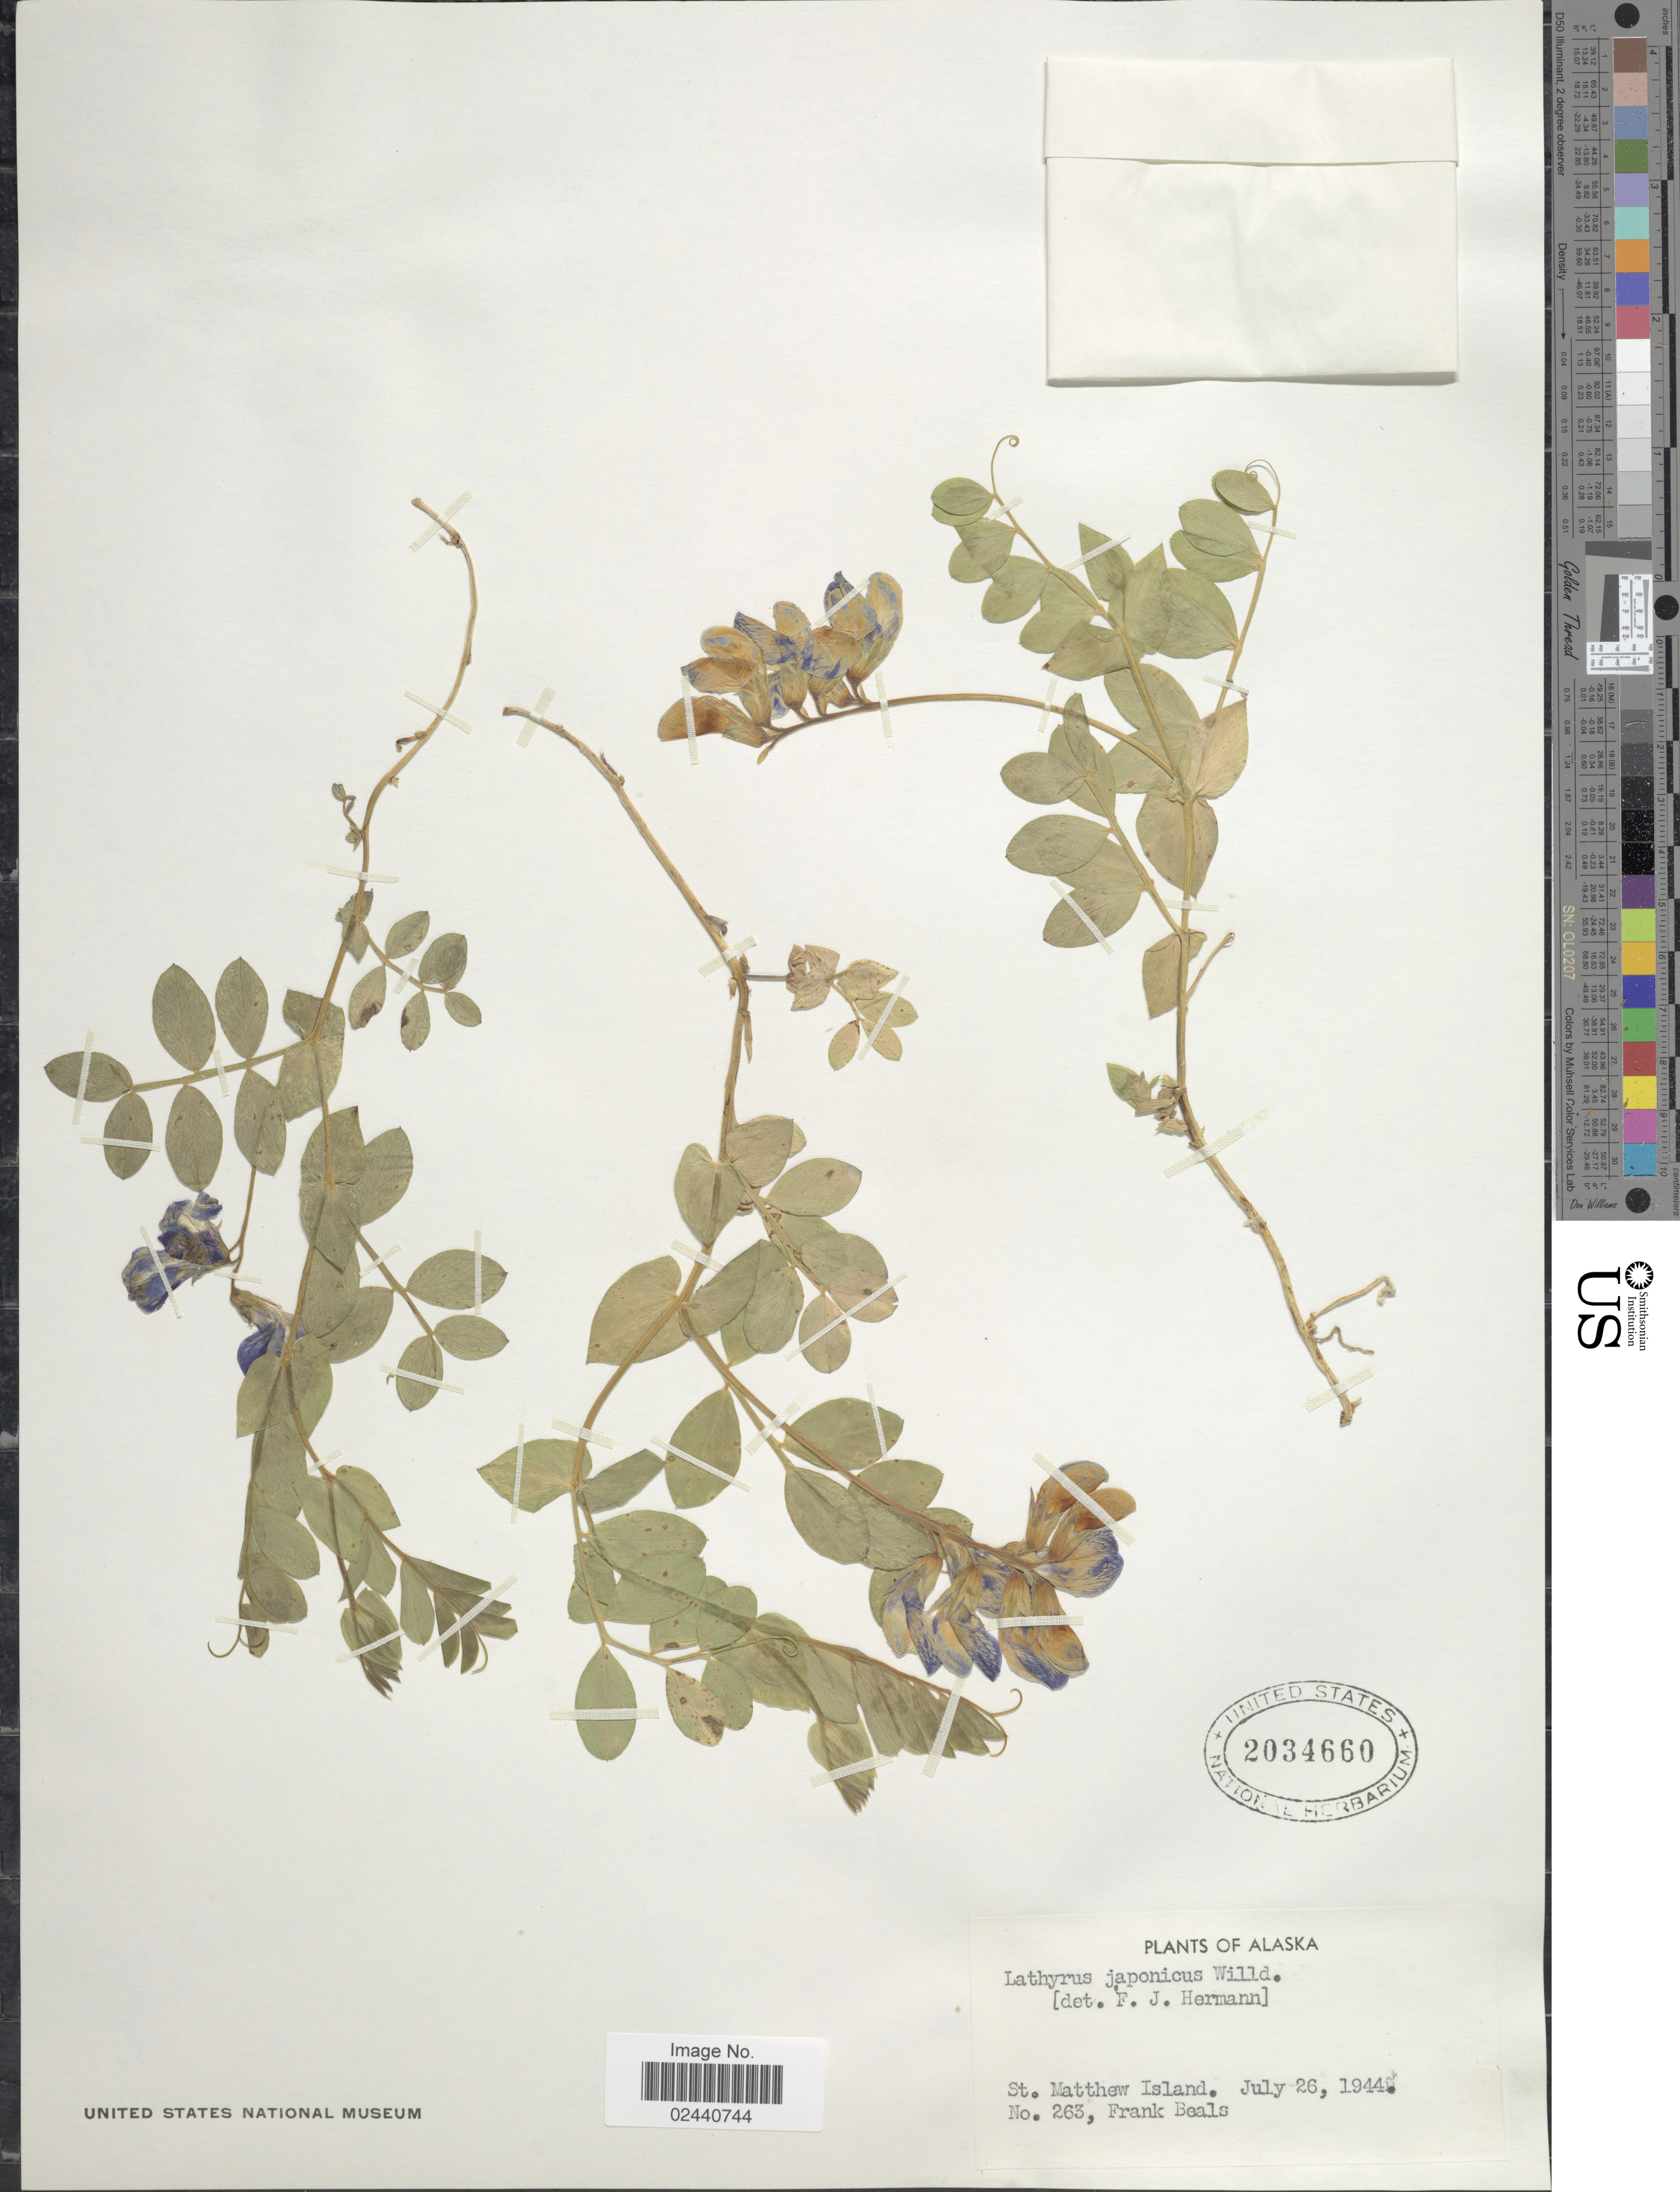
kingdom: Plantae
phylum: Tracheophyta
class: Magnoliopsida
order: Fabales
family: Fabaceae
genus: Lathyrus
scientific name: Lathyrus japonicus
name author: Willd.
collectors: F. Beals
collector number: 263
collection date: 1944-07-26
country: United States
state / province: Alaska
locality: St. Matthew Island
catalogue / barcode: US 2034660